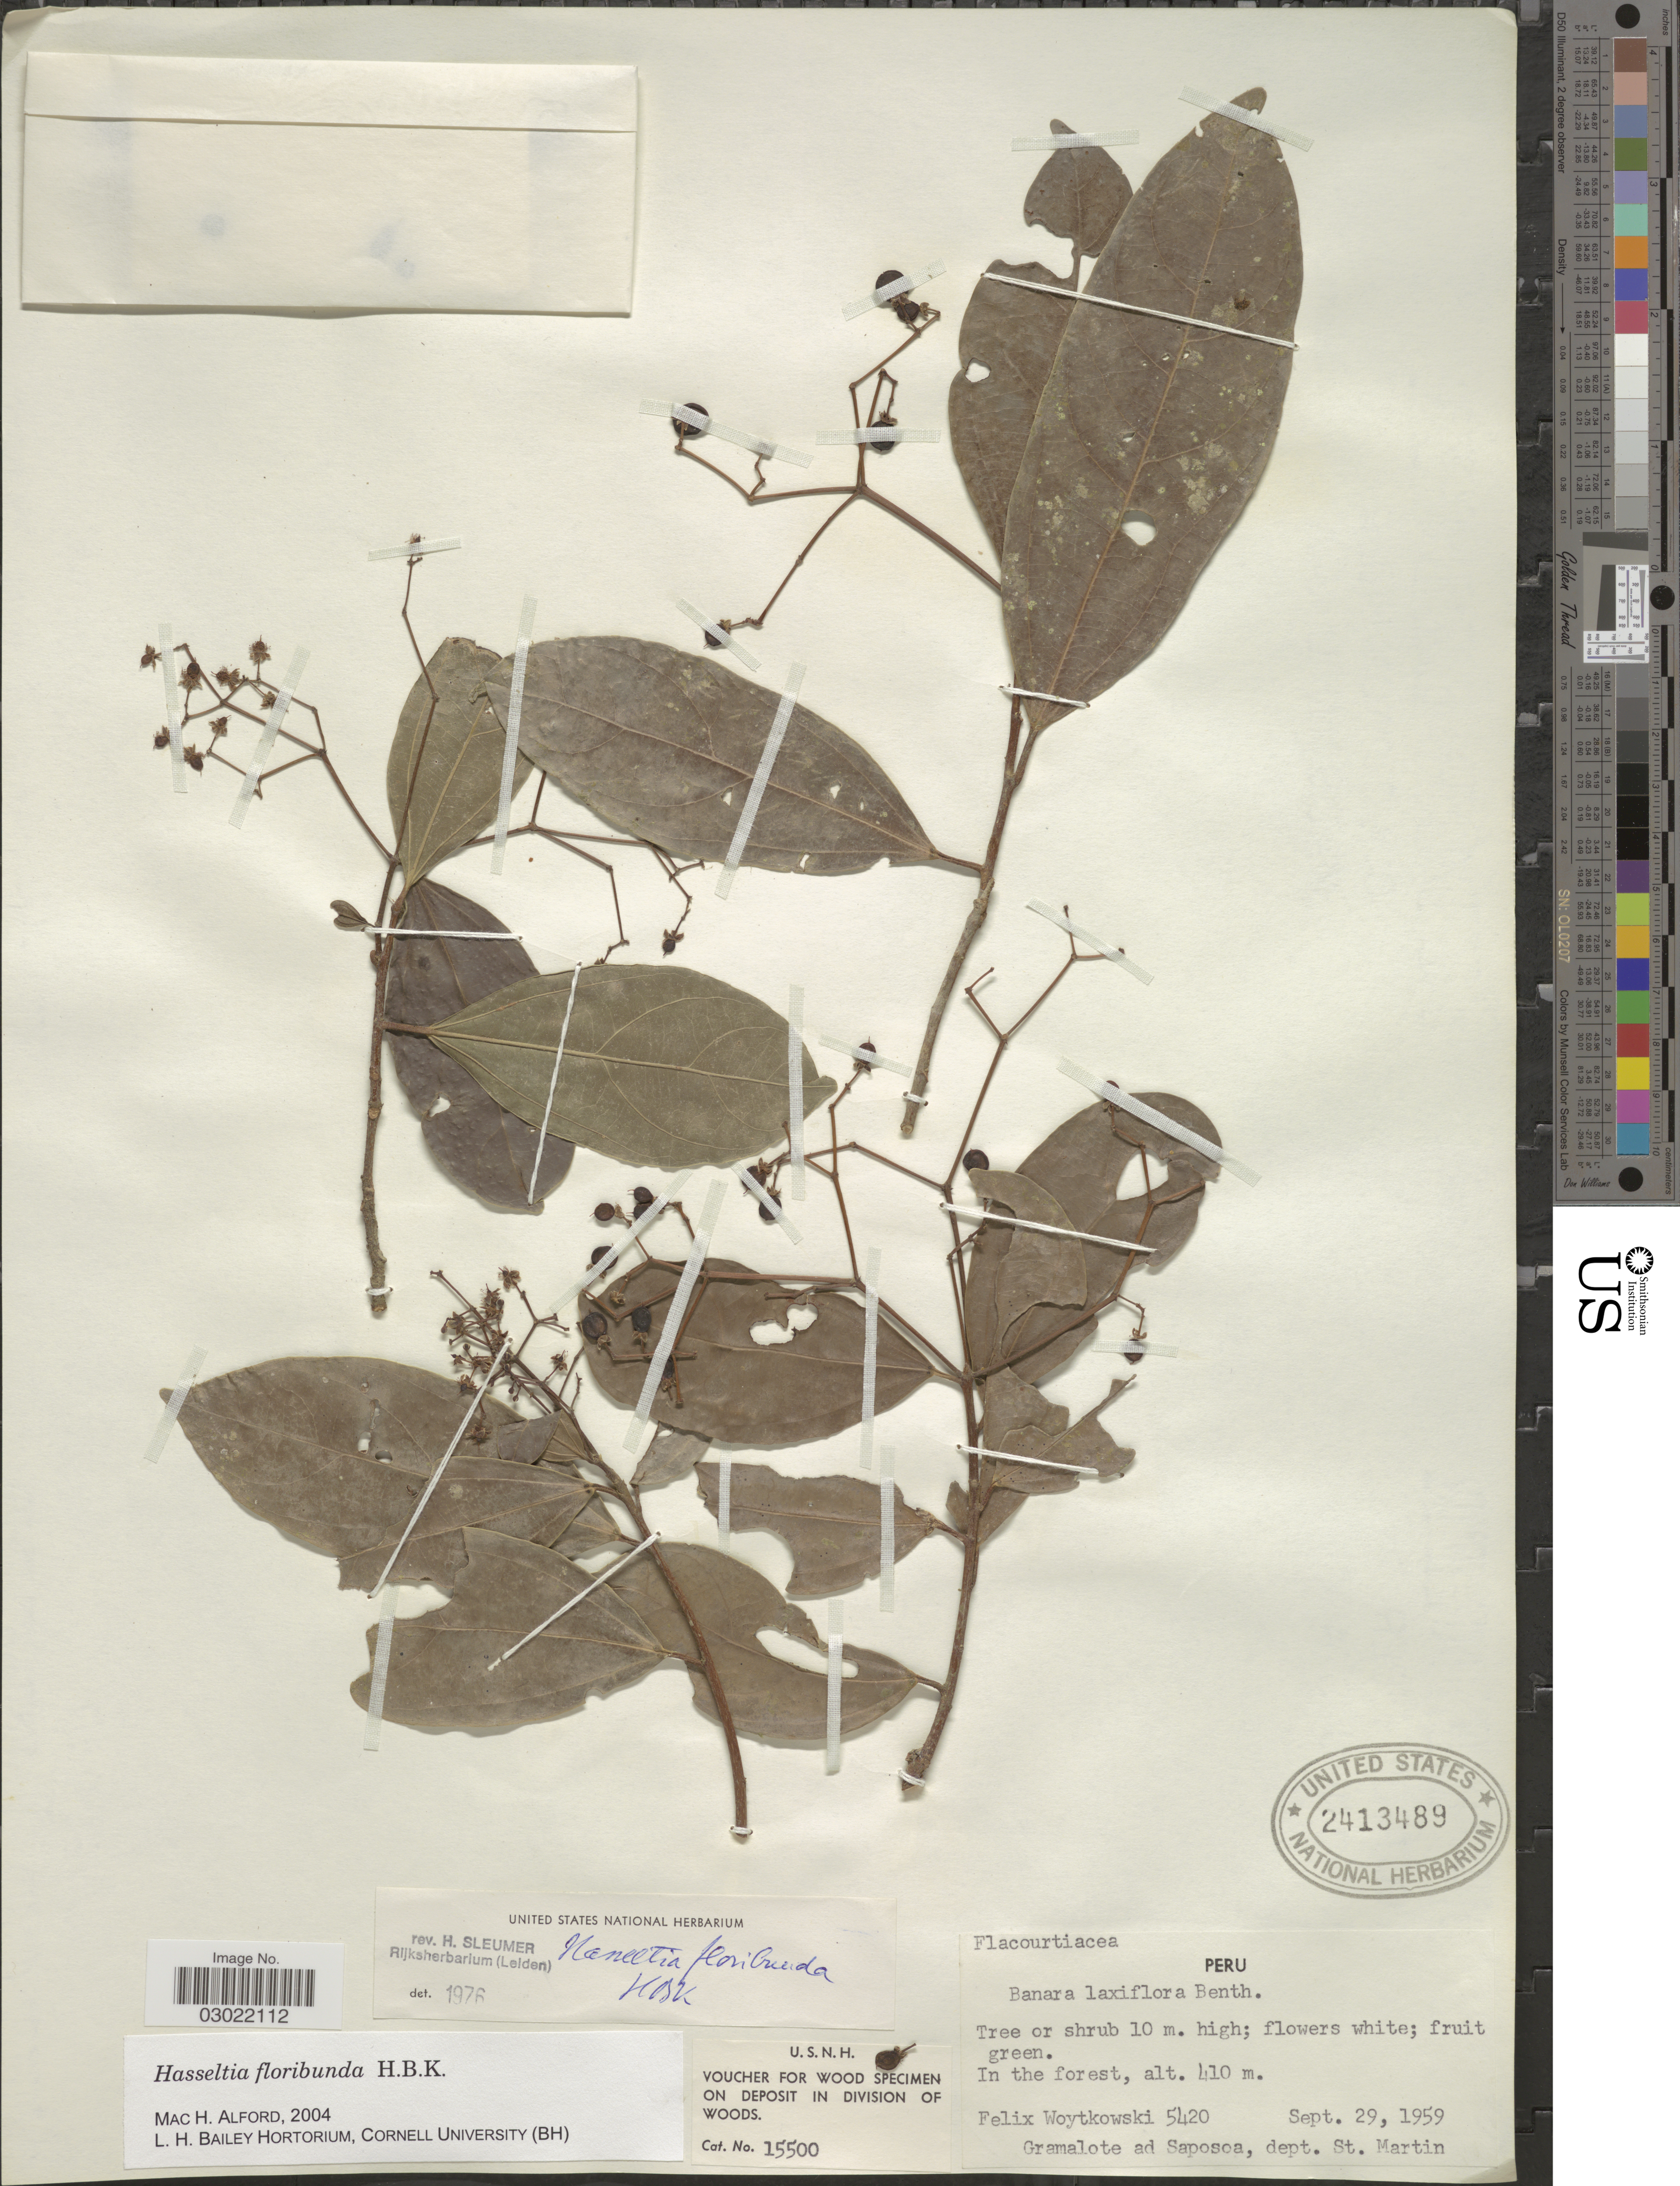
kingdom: Plantae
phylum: Tracheophyta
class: Magnoliopsida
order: Malpighiales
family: Salicaceae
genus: Hasseltia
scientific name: Hasseltia floribunda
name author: Kunth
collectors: F. Woytkowski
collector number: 5420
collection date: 1959-09-29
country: Peru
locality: Gramalote ad Saposoa, dept. St. Martin.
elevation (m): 410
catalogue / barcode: US 2413489